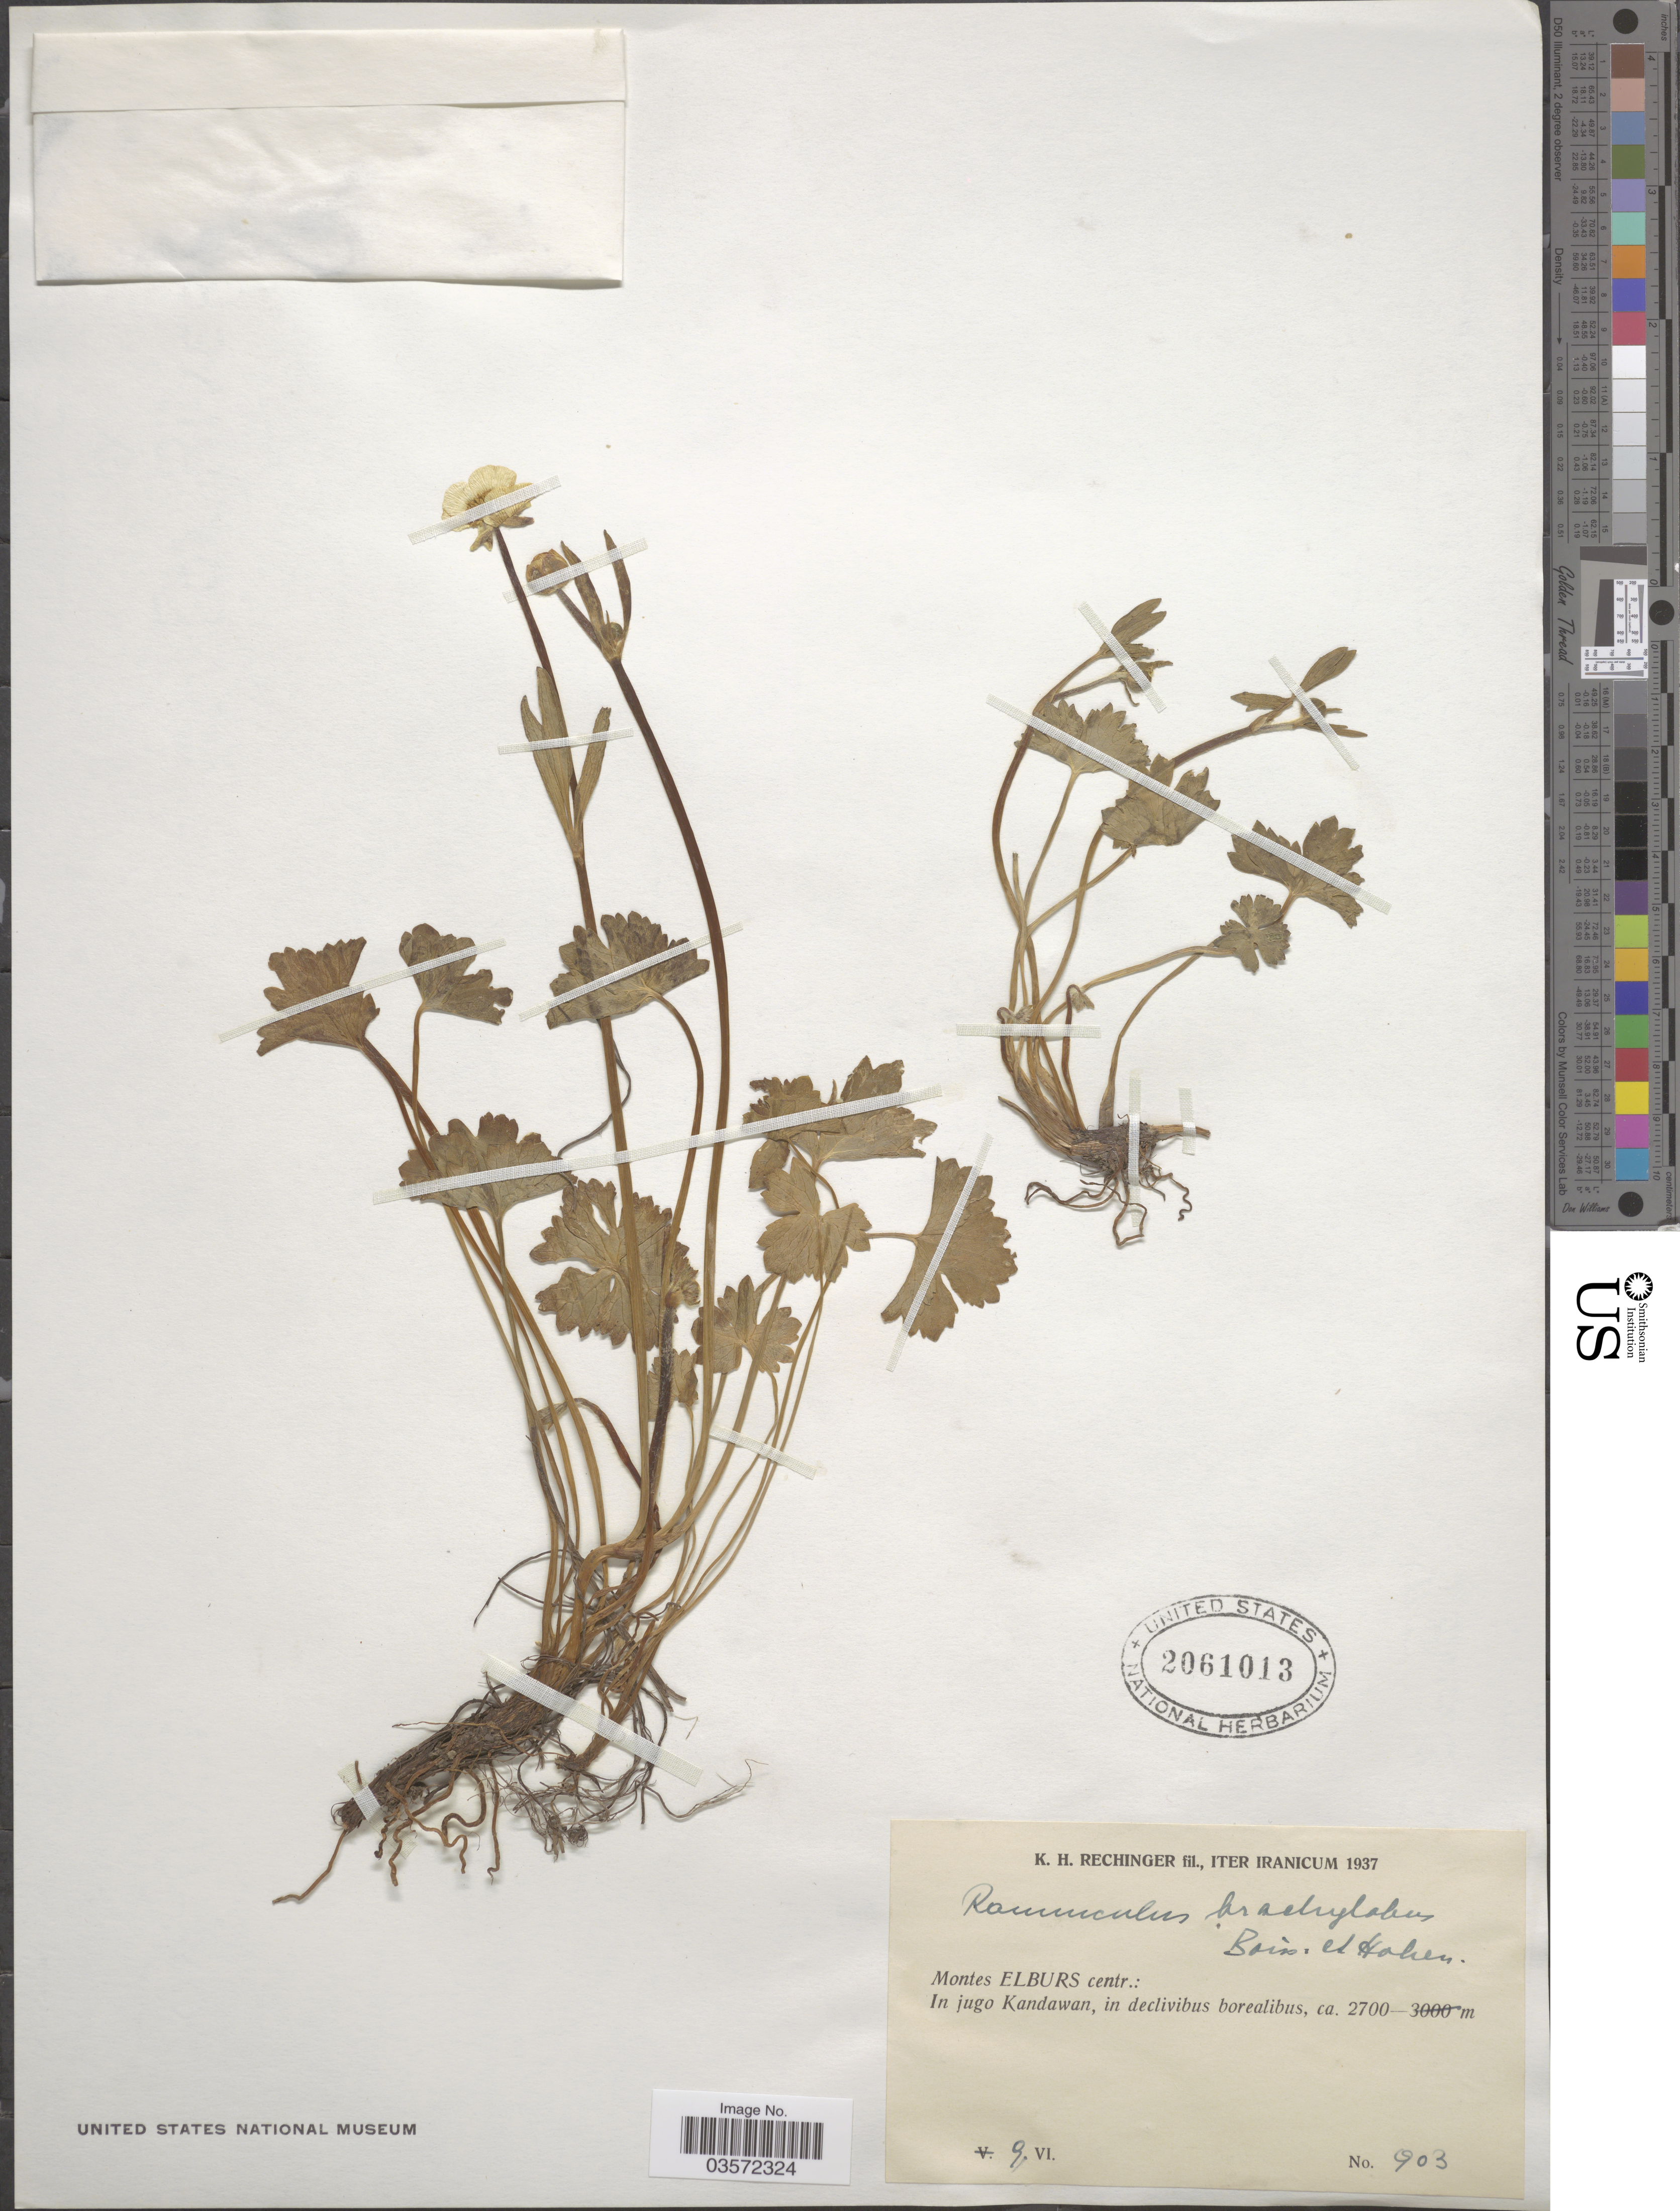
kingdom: Plantae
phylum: Tracheophyta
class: Magnoliopsida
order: Ranunculales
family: Ranunculaceae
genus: Ranunculus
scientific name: Ranunculus brachylobus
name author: Boiss. & Hohen.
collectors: K. H. Rechinger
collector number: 903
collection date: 1937-06-09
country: Iran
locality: Montes Elburs centr.: In jugo Kandawan, in declivibus borealibus.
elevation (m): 2700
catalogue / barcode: US 2061013